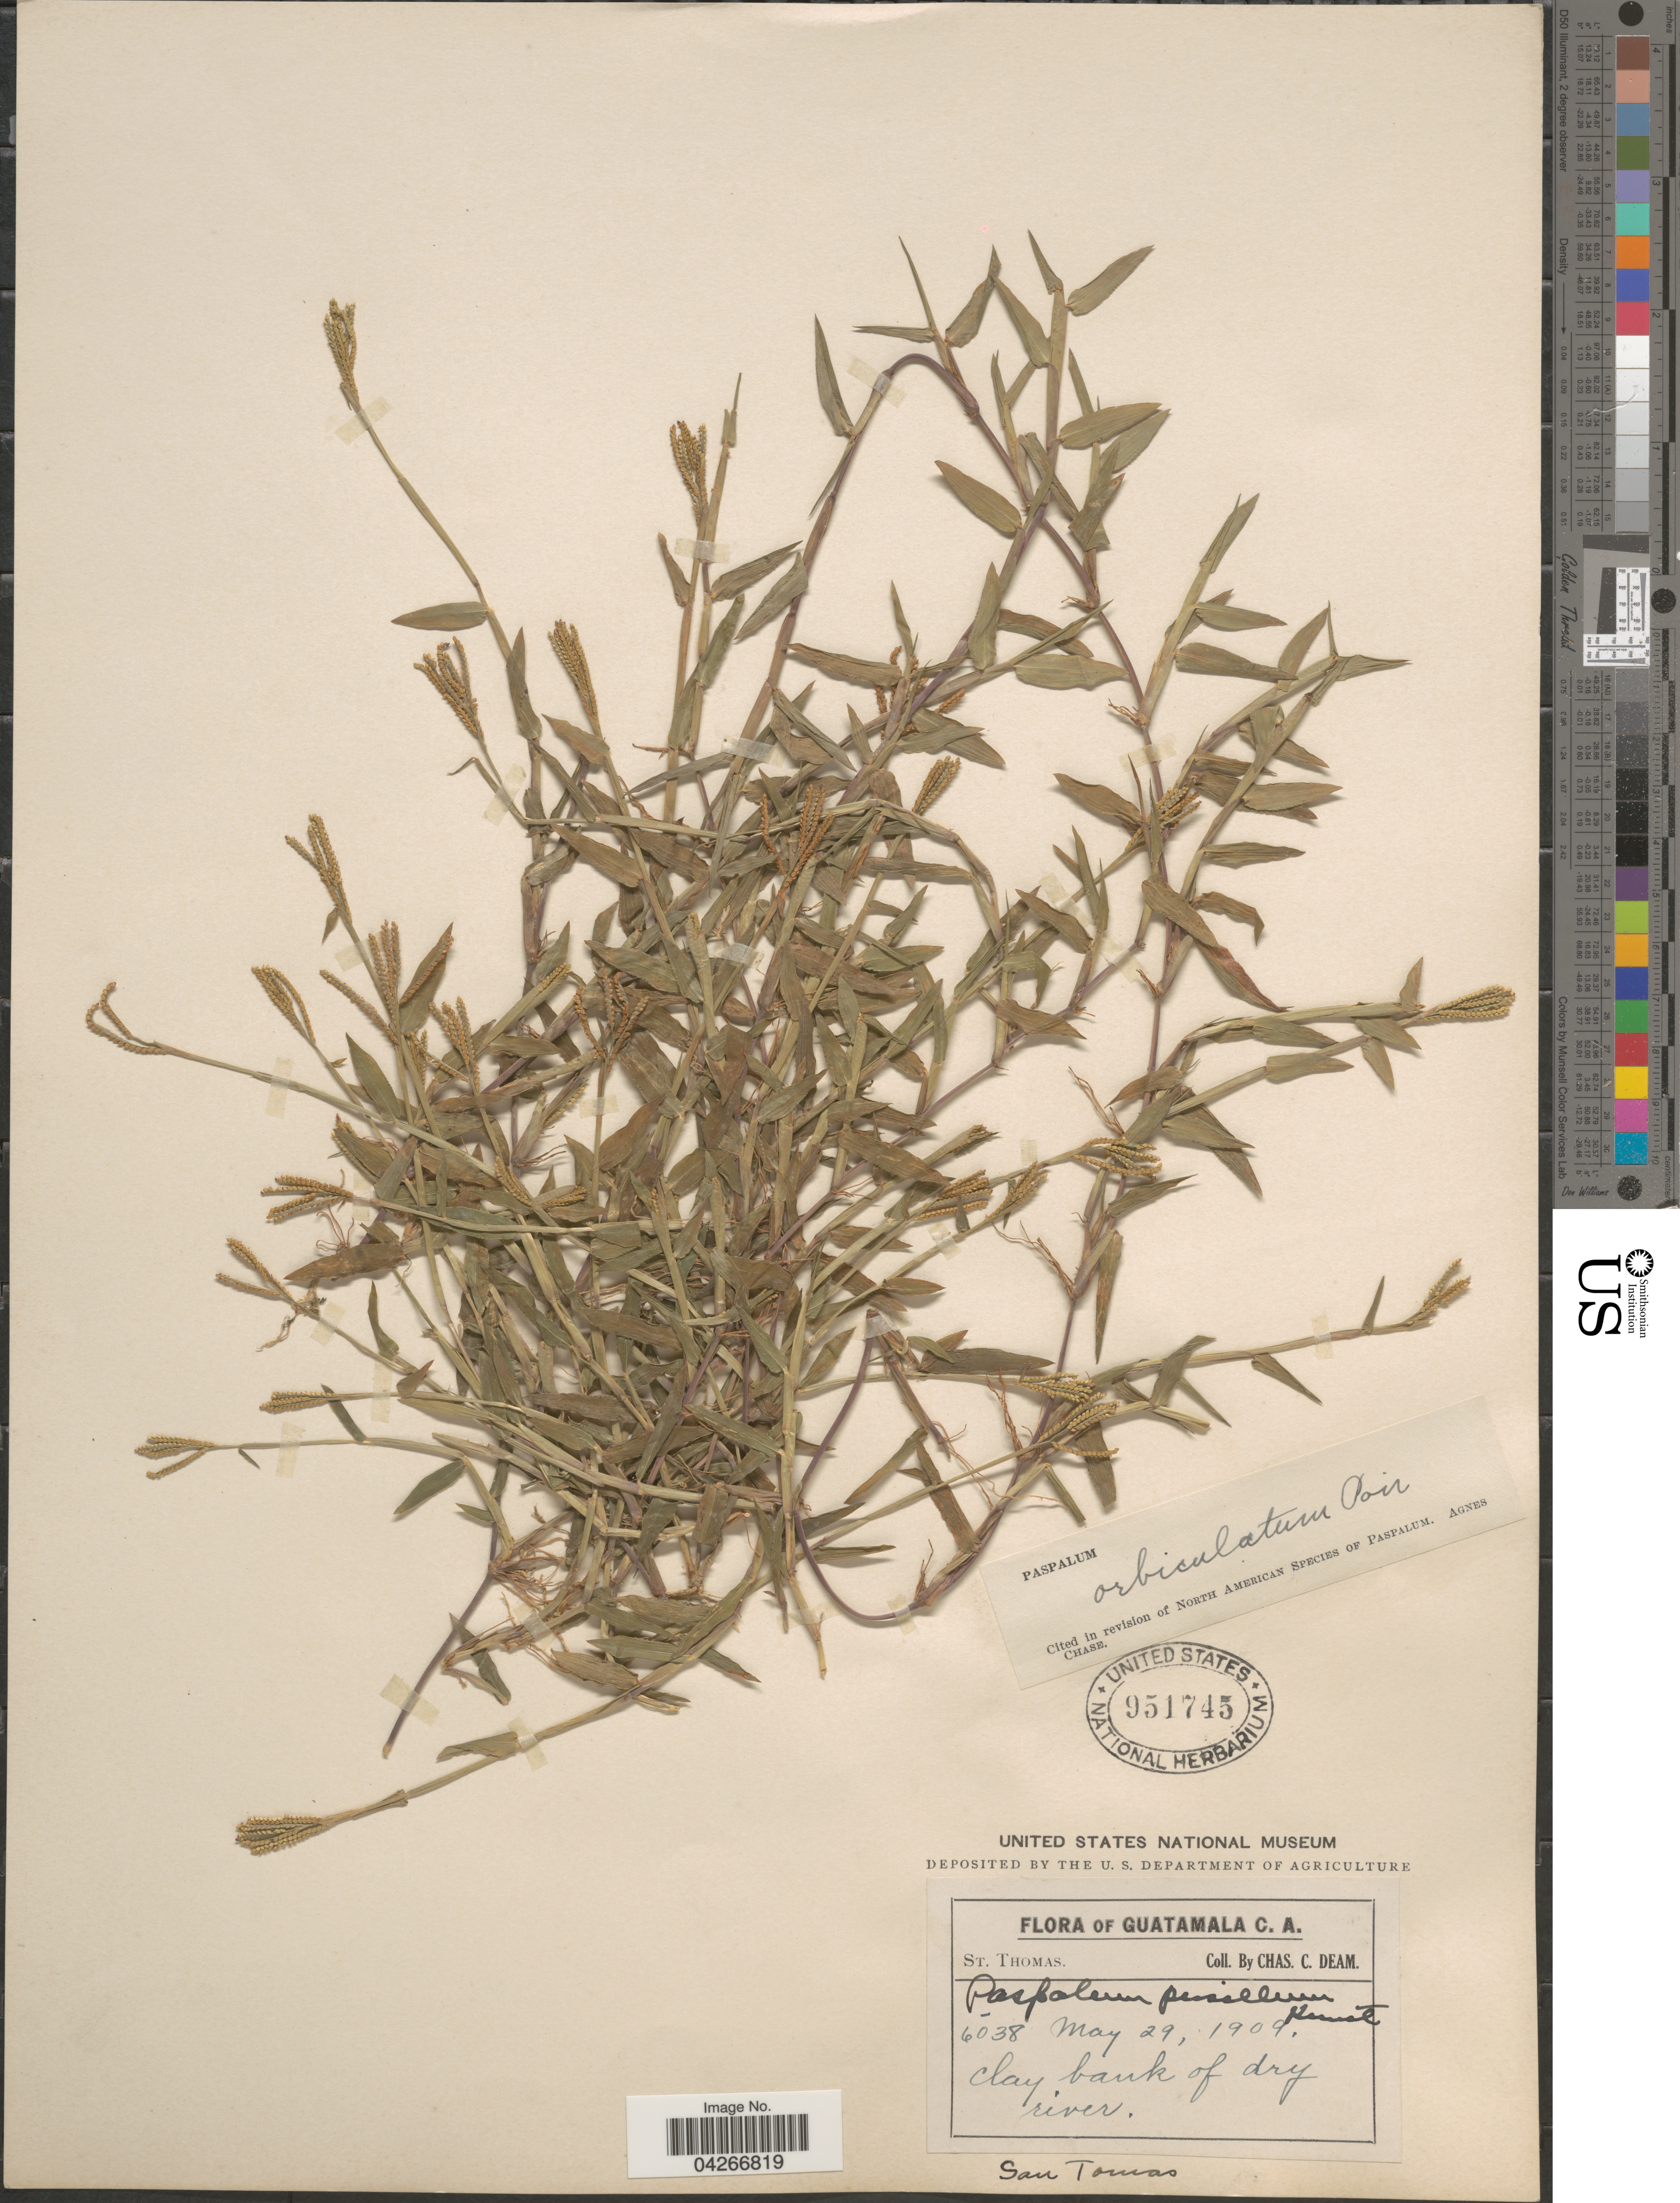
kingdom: Plantae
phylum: Tracheophyta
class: Liliopsida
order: Poales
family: Poaceae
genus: Paspalum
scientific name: Paspalum orbiculatum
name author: Poir. in Lam.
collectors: C. C. Deam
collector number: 6038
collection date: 1909-05-29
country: Guatemala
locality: St. Thomas. Clay bank of dry river.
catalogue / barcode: US 951745